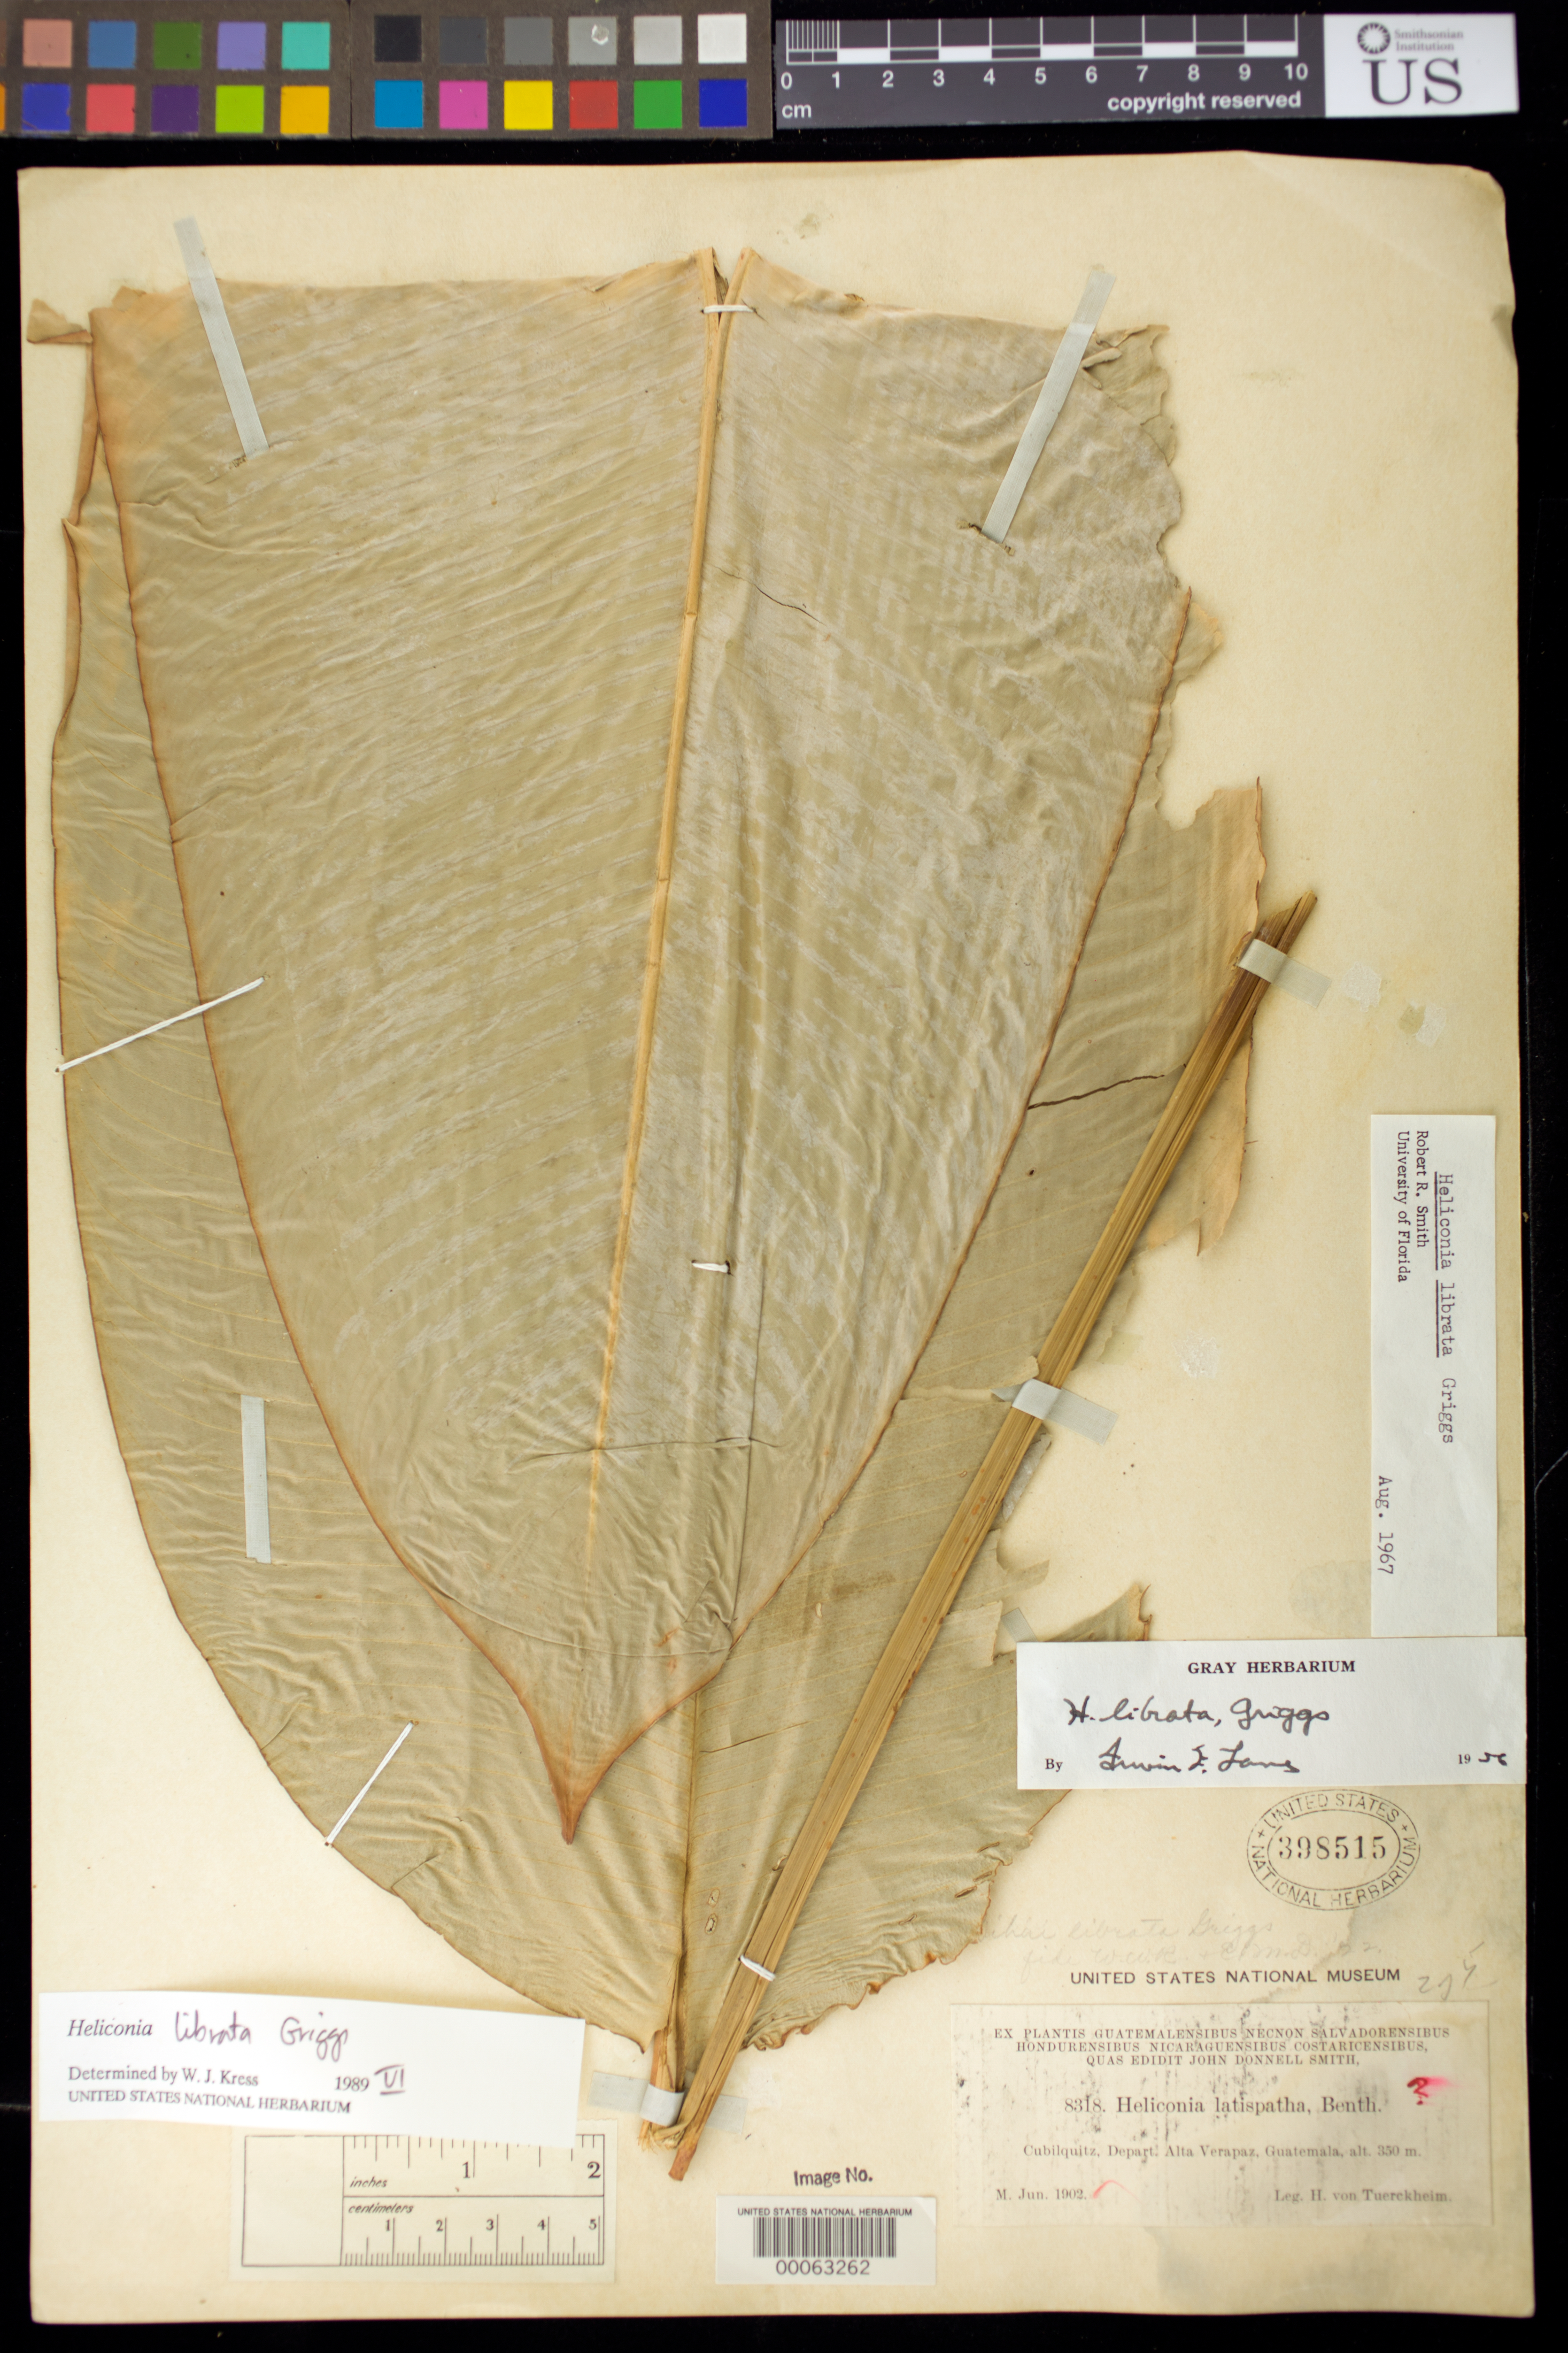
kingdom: Plantae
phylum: Tracheophyta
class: Liliopsida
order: Zingiberales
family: Heliconiaceae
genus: Heliconia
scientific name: Heliconia librata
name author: R.F. Griggs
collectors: H. von Türckheim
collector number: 8318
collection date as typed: Jun 1902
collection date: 1902-06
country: Guatemala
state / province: Alta Verapaz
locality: Cubilquitz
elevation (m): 350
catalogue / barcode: US 398515